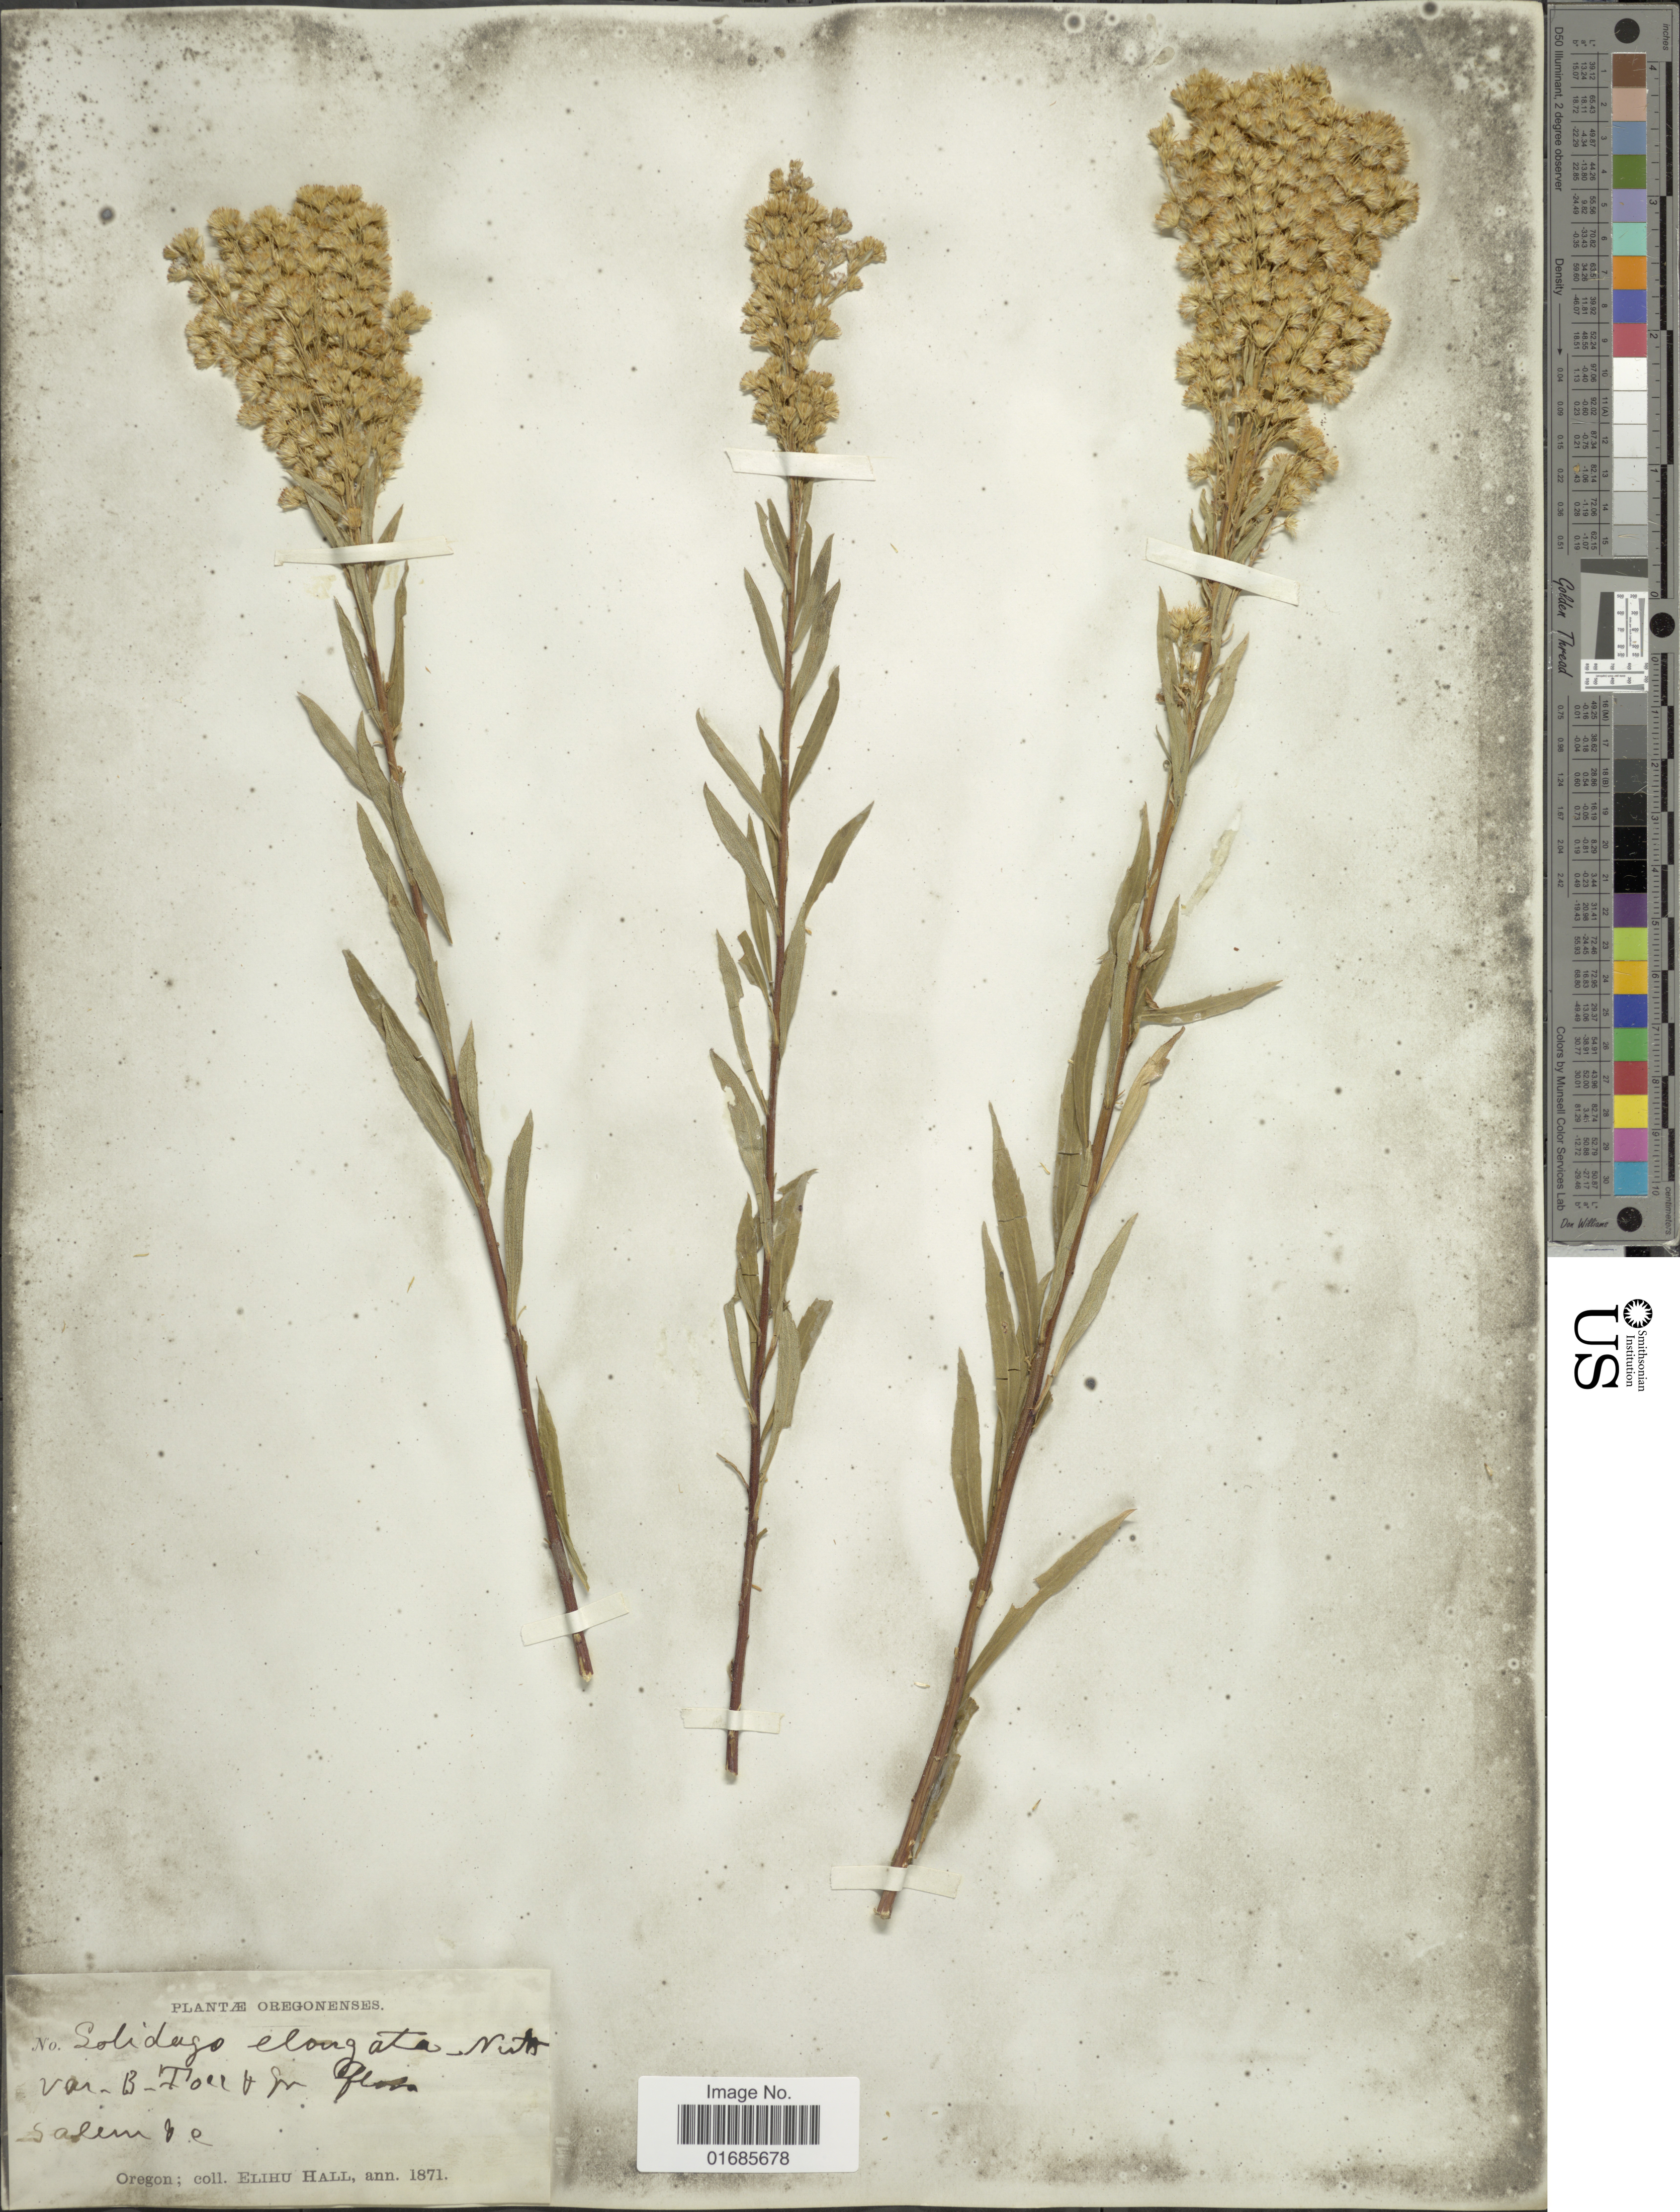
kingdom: Plantae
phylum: Tracheophyta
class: Magnoliopsida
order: Asterales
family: Asteraceae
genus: Solidago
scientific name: Solidago canadensis var. salebrosa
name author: (Piper) M.E. Jones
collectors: E. Hall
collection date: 1871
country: United States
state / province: Oregon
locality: Salem